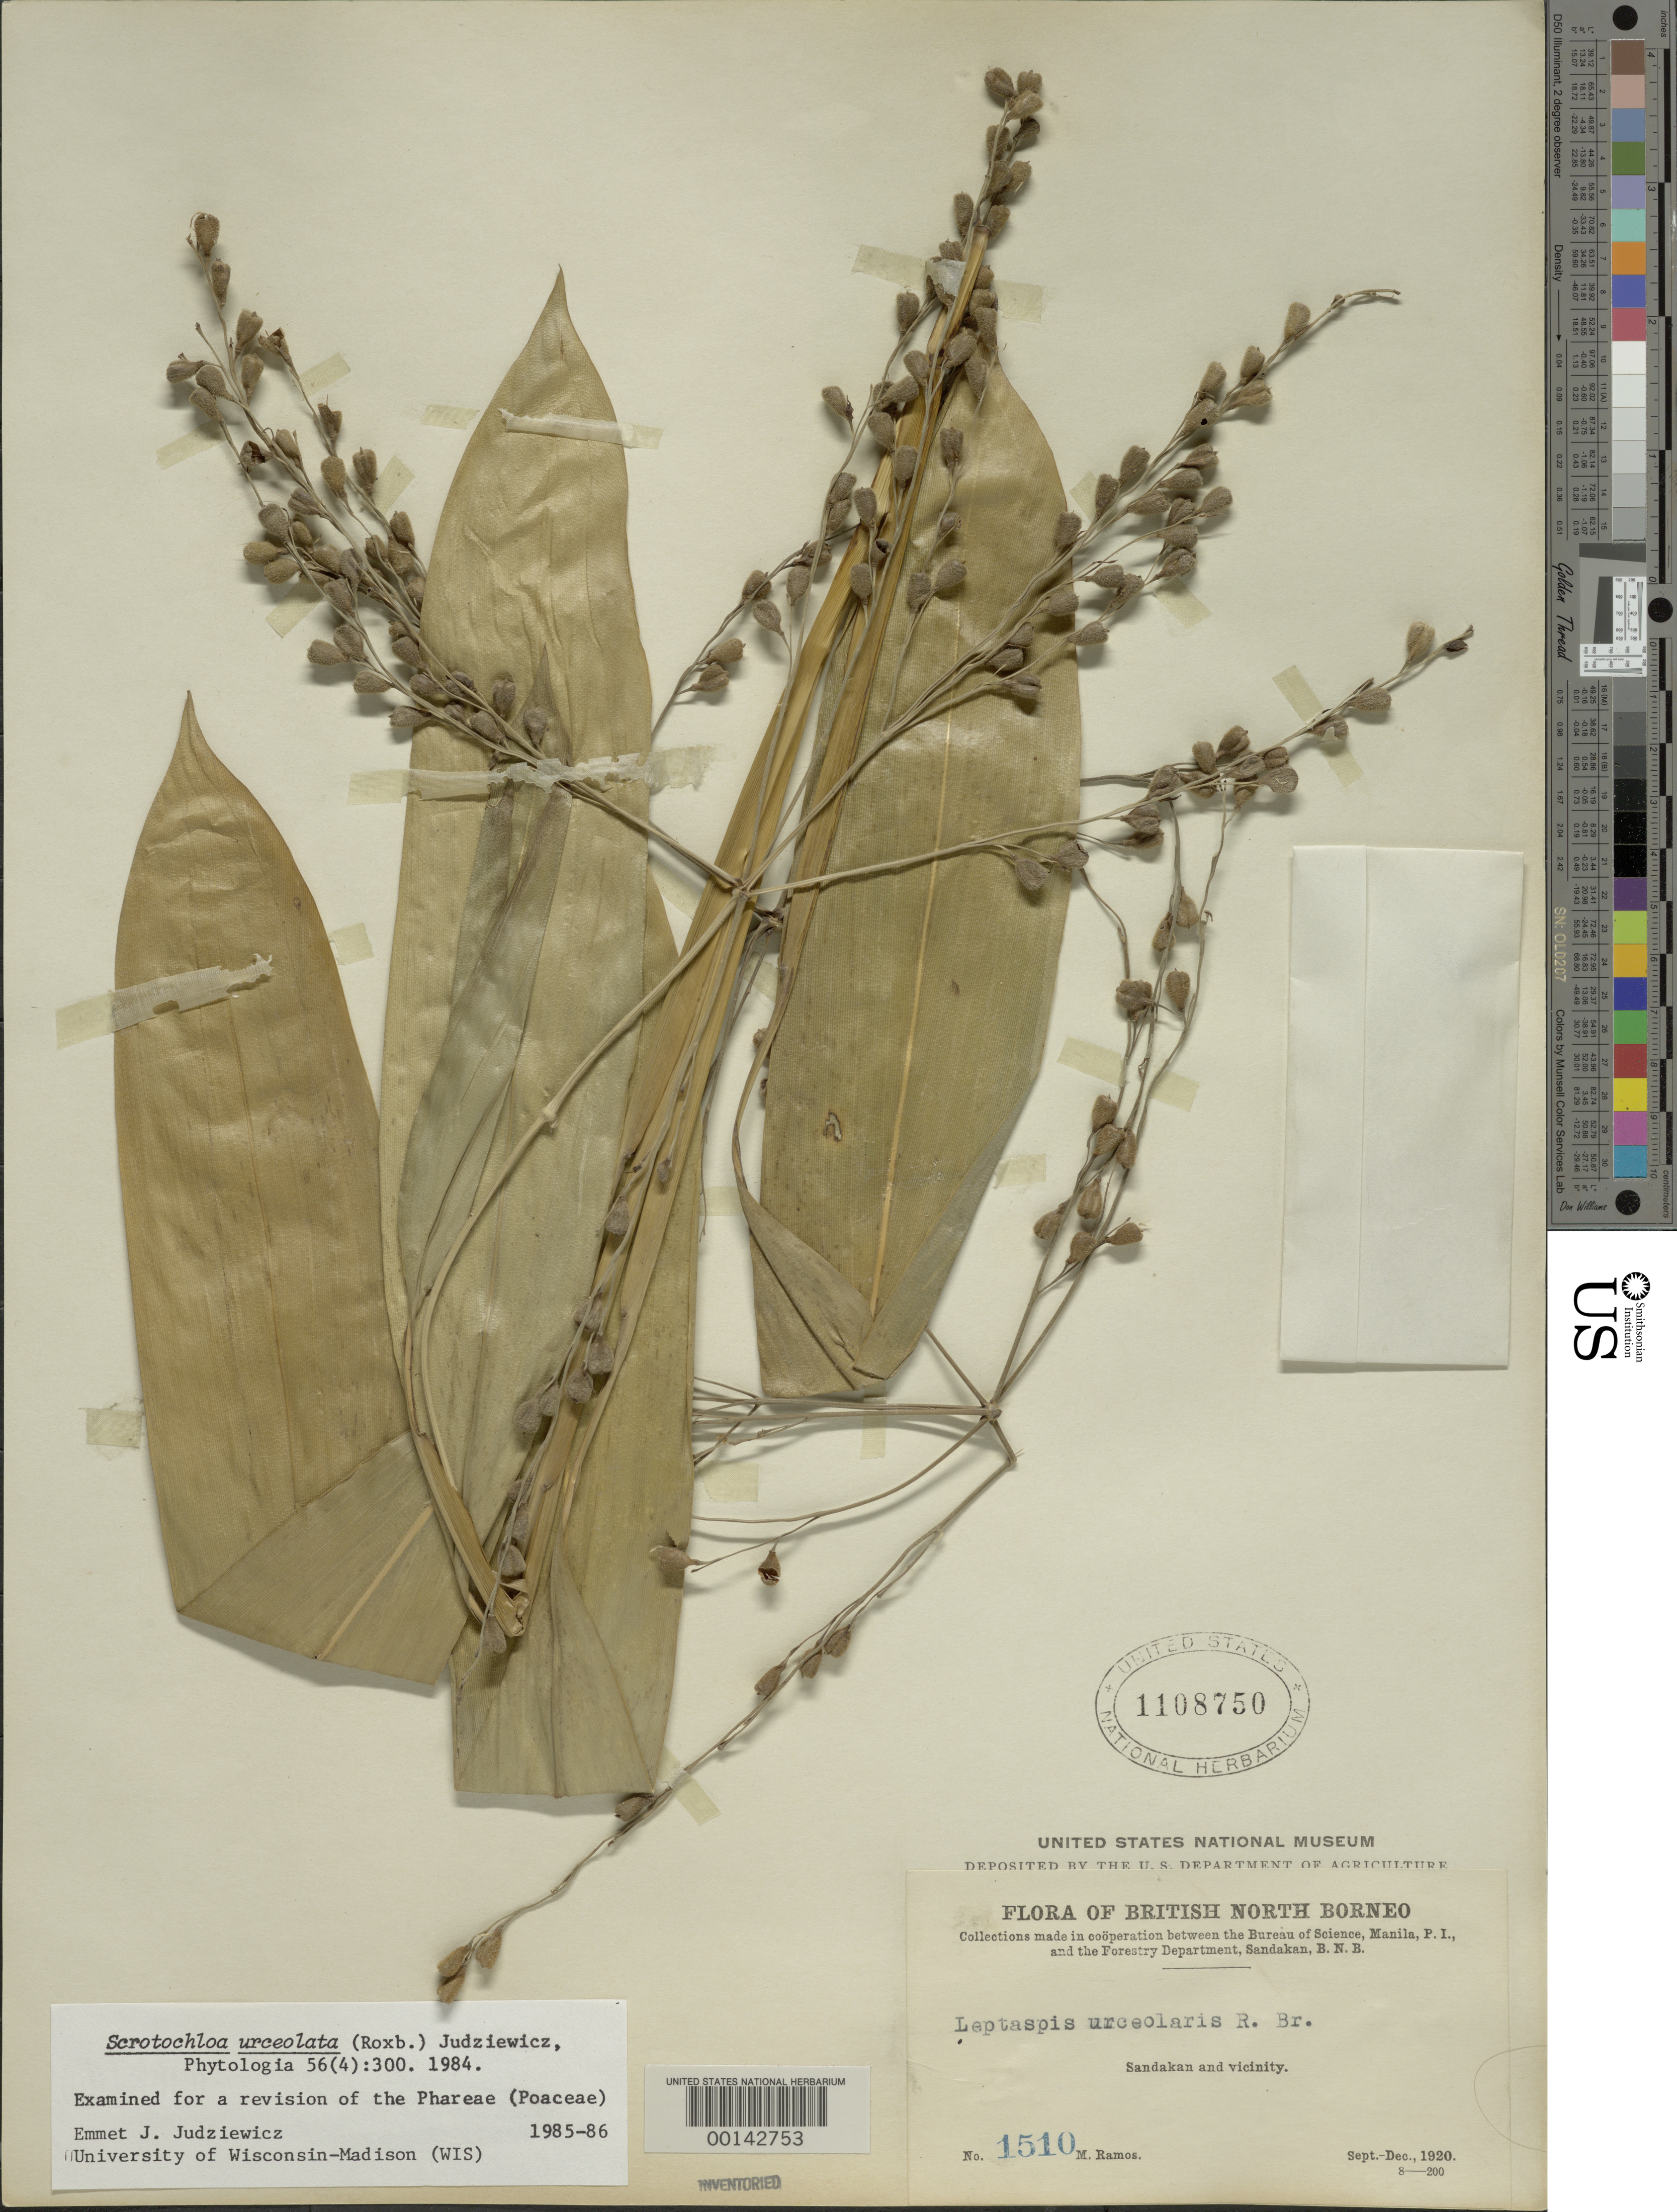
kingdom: Plantae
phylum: Tracheophyta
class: Liliopsida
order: Poales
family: Poaceae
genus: Scrotochloa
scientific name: Scrotochloa urceolata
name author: (Roxb.) Judz.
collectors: M. Ramos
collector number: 1510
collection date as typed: Sep 1920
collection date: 1920-09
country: Malaysia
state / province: Sabah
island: Borneo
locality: Sandakan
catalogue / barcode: US 1108750